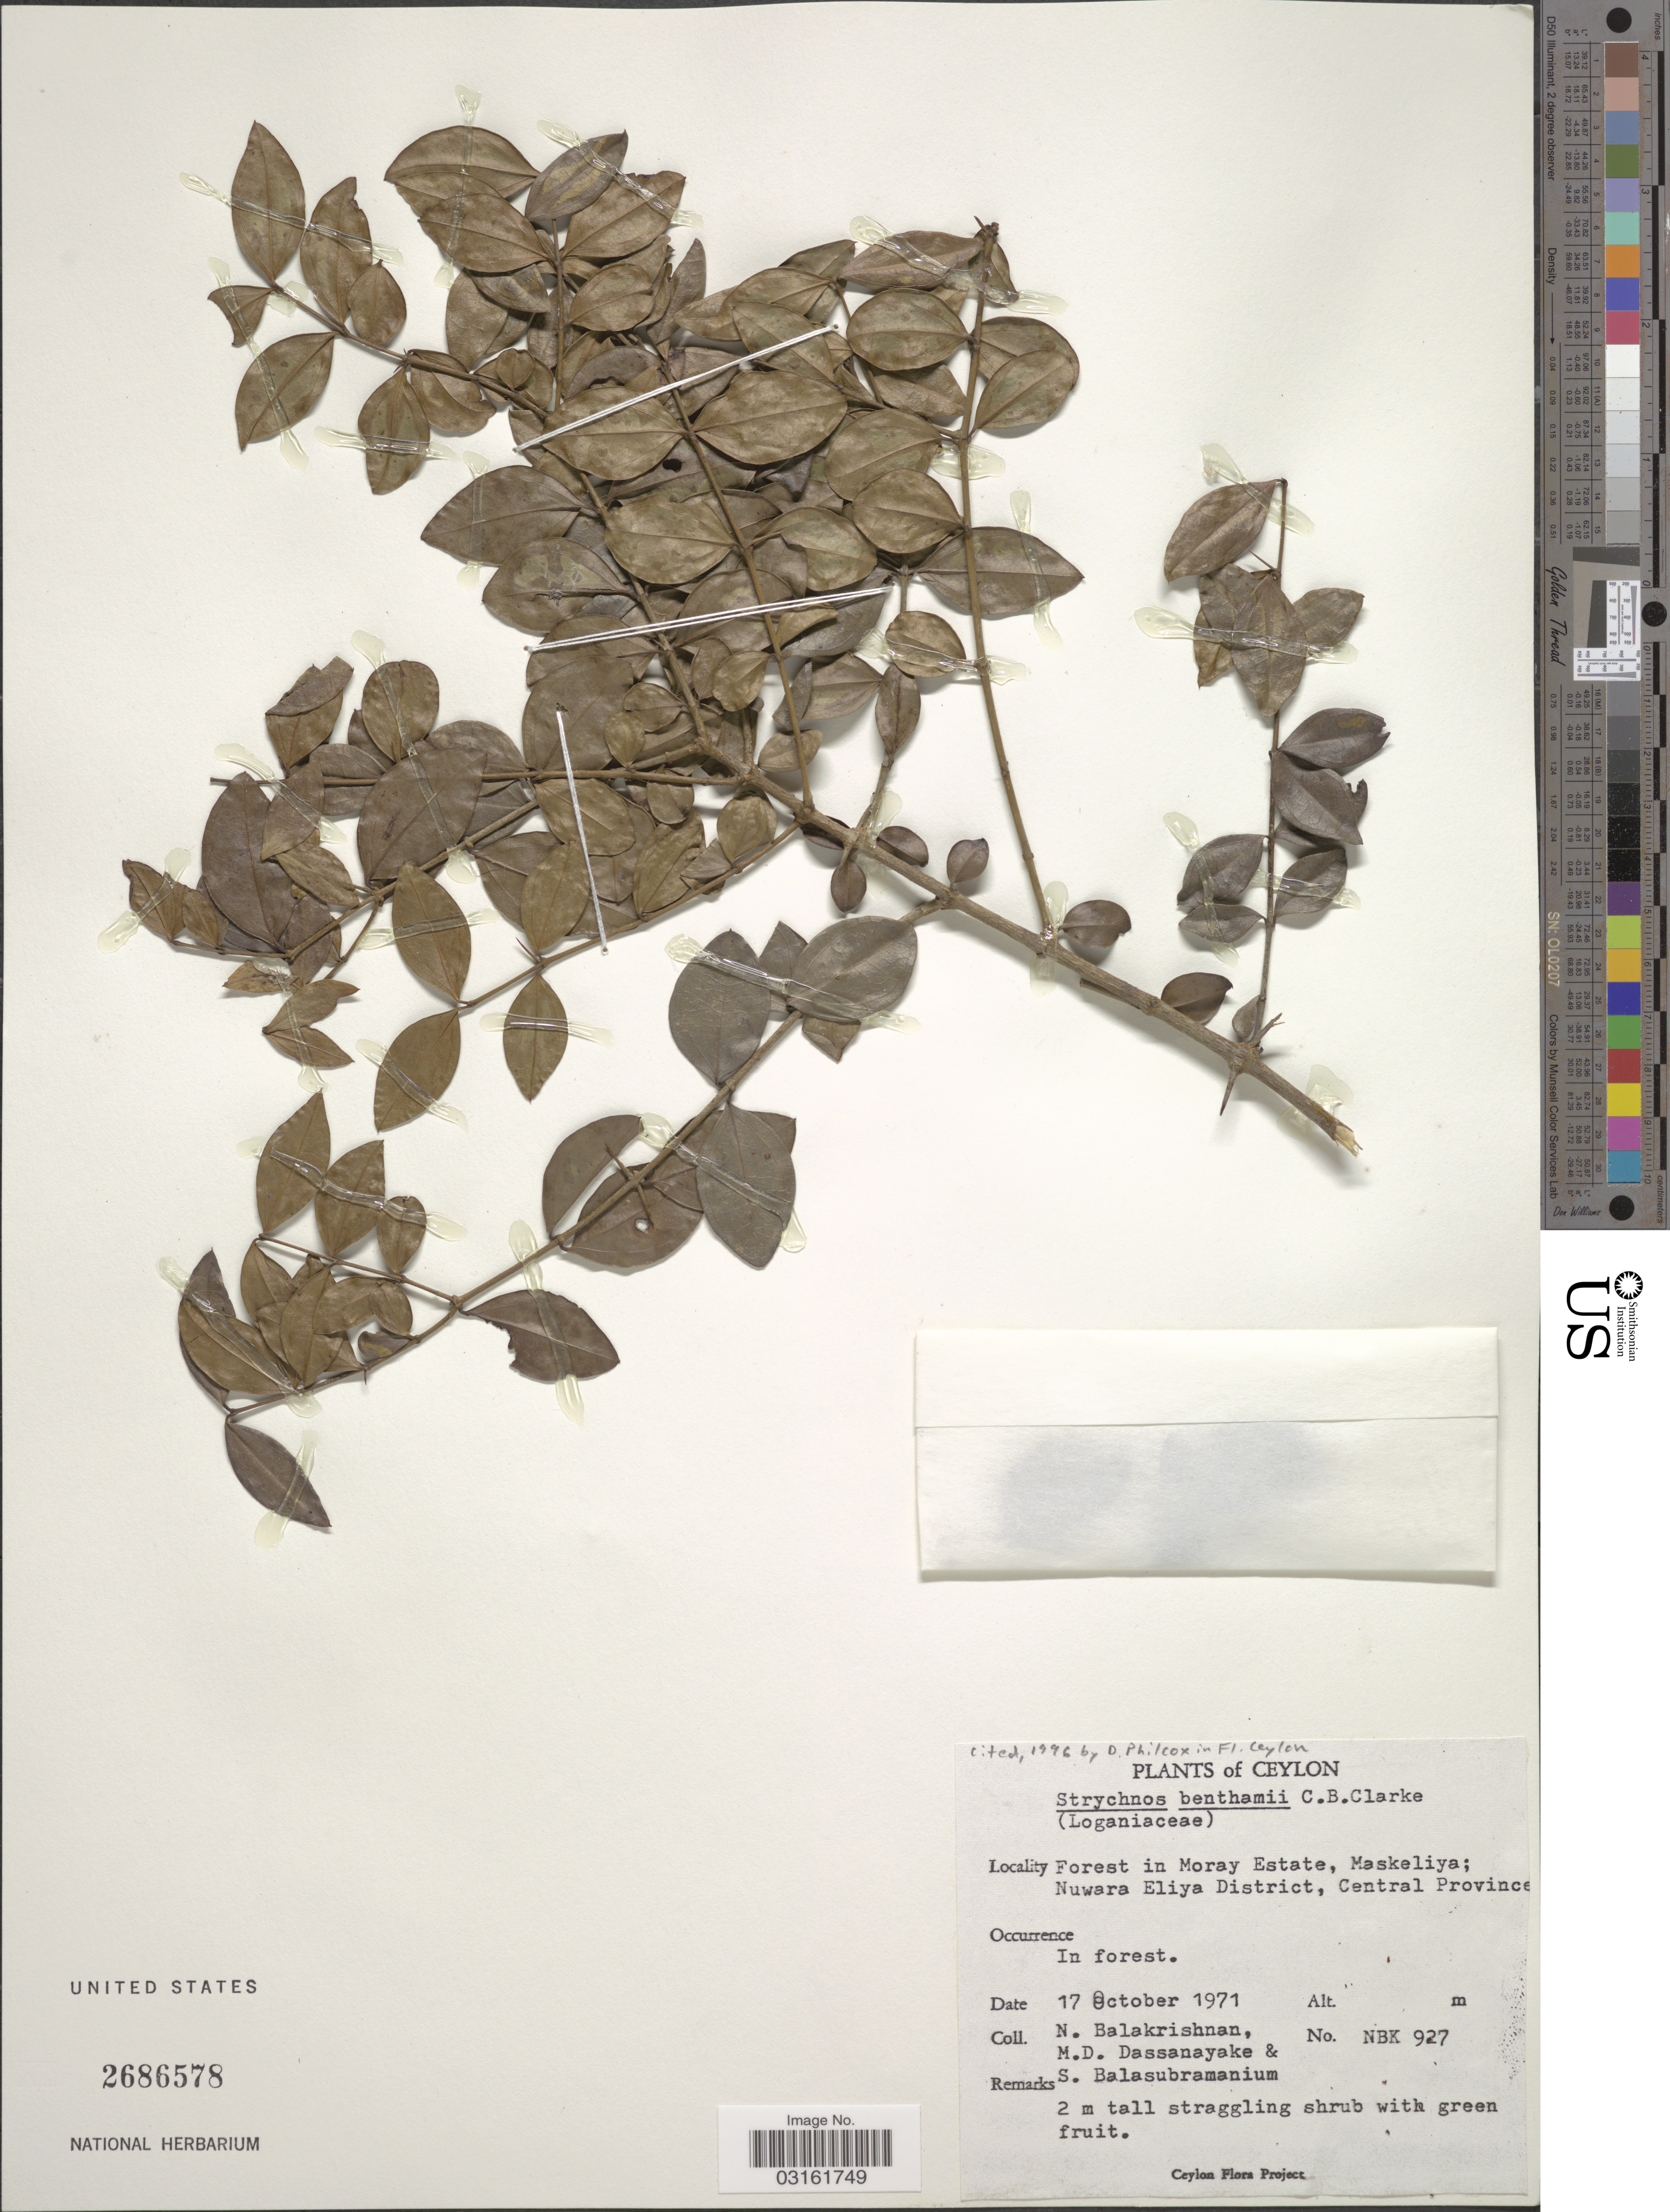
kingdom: Plantae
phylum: Tracheophyta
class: Magnoliopsida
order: Gentianales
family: Loganiaceae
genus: Strychnos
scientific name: Strychnos benthami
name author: C.B. Clarke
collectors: N. Balakrishnan, M. D. Dassanayake & S. Balasubramanium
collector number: NBK 927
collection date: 1971-10-17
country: Sri Lanka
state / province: Central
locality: Ceylon. Forest in Moray Estate, Maskeliya; Nuwara Eliya District.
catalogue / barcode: US 2686578